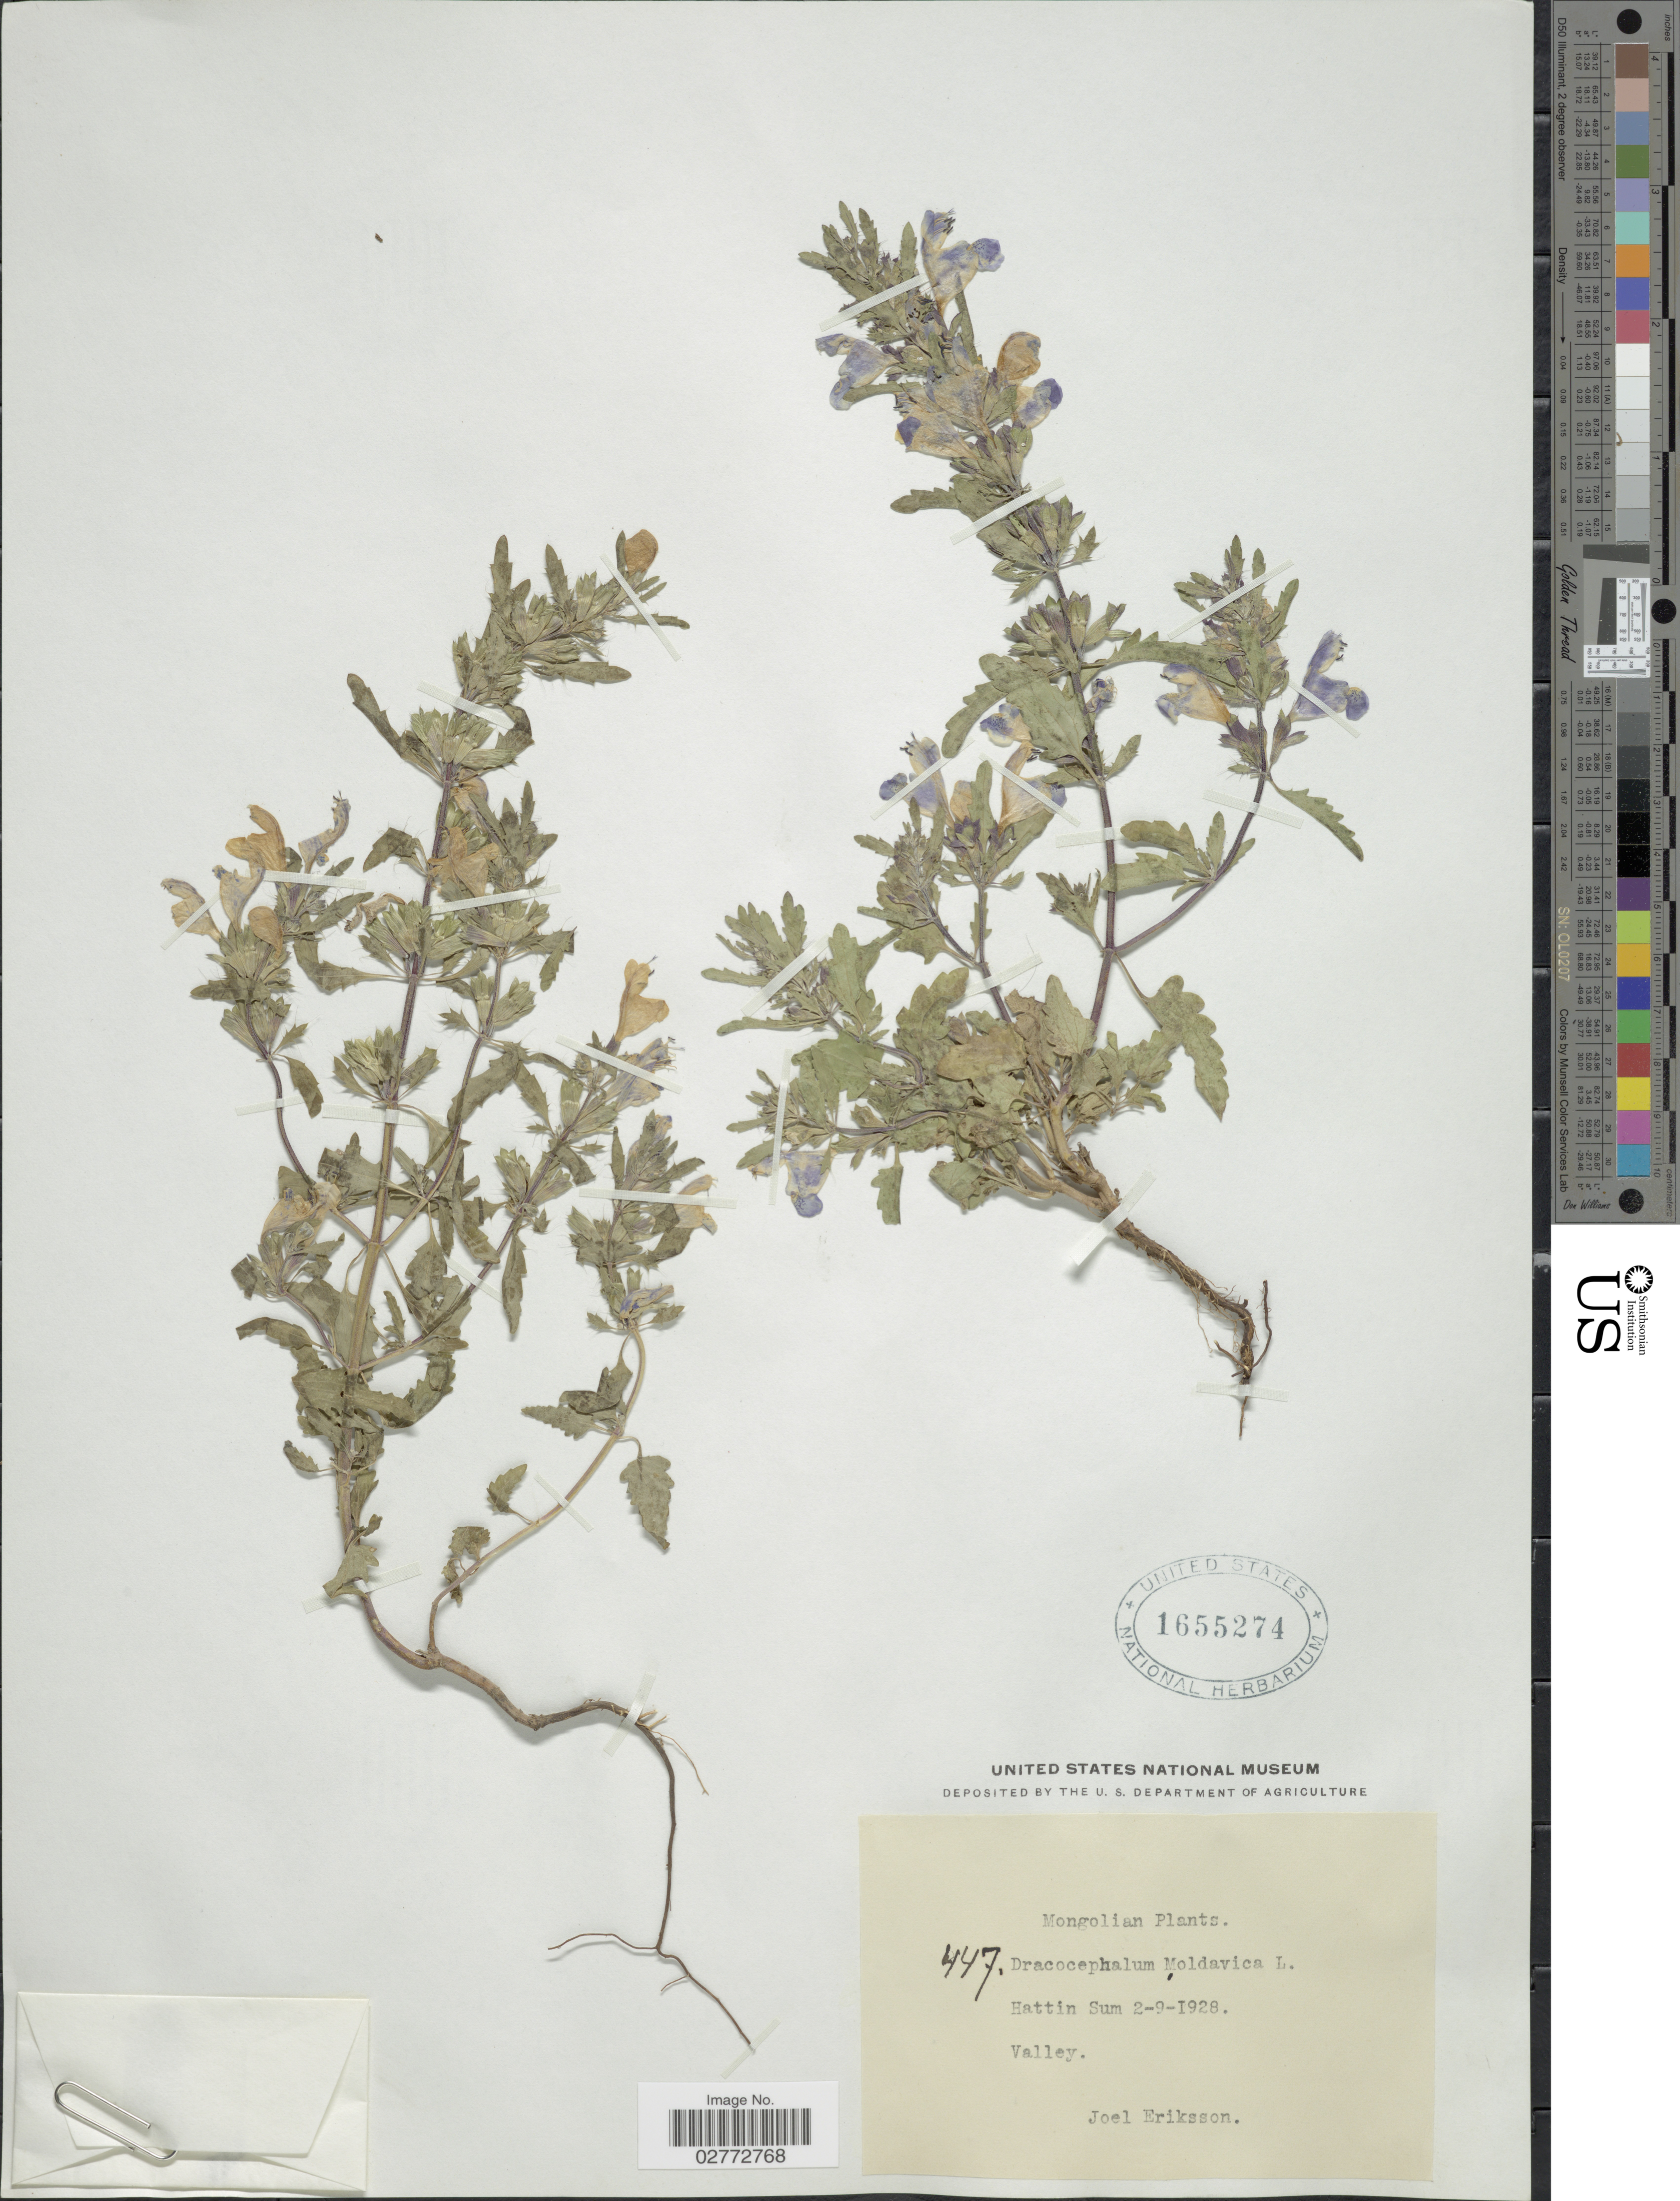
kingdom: Plantae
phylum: Tracheophyta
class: Magnoliopsida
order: Lamiales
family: Lamiaceae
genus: Dracocephalum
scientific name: Dracocephalum moldavica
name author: L.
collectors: J. Eriksson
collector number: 447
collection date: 1928-09-02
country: Mongolia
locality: Hattin Sum.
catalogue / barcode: US 1655274